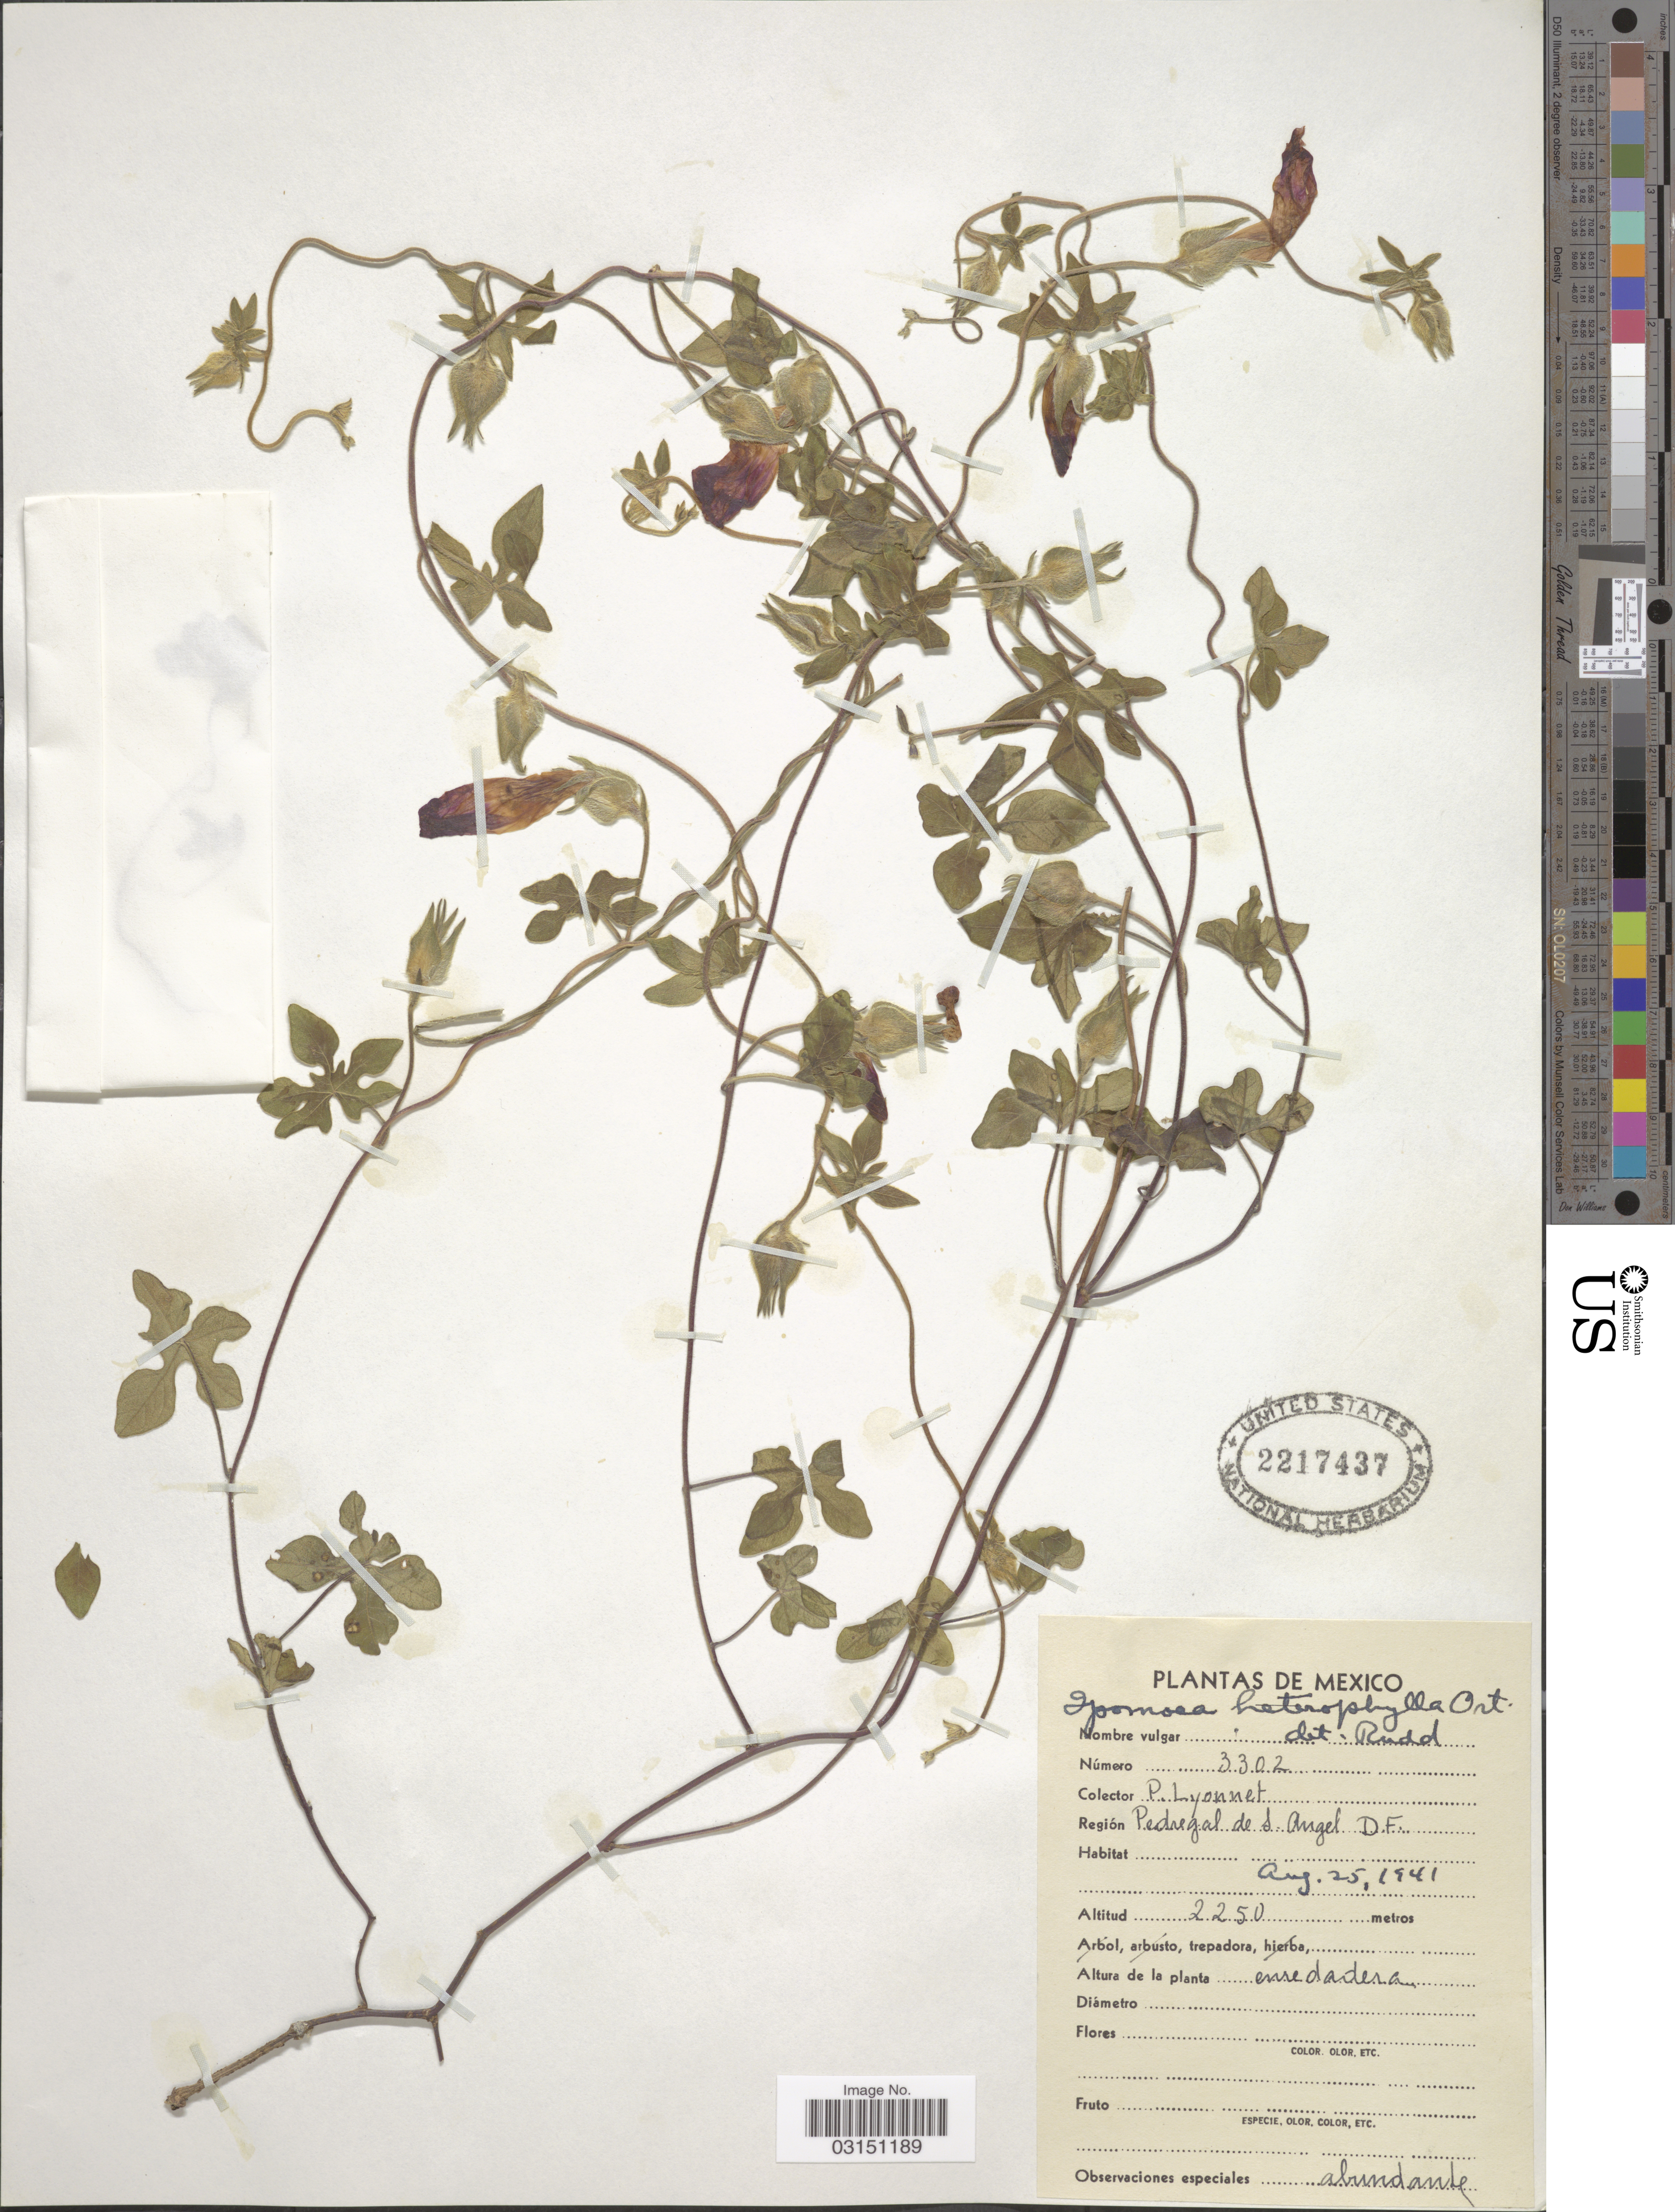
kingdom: Plantae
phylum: Tracheophyta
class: Magnoliopsida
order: Solanales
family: Convolvulaceae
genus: Ipomoea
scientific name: Ipomoea pubescens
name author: Lam.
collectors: P. Lyonnet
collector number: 3302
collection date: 1941-08-25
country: Mexico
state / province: Distrito Federal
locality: Región Pedregal de S. Angel D.F.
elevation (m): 2250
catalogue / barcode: US 2217437